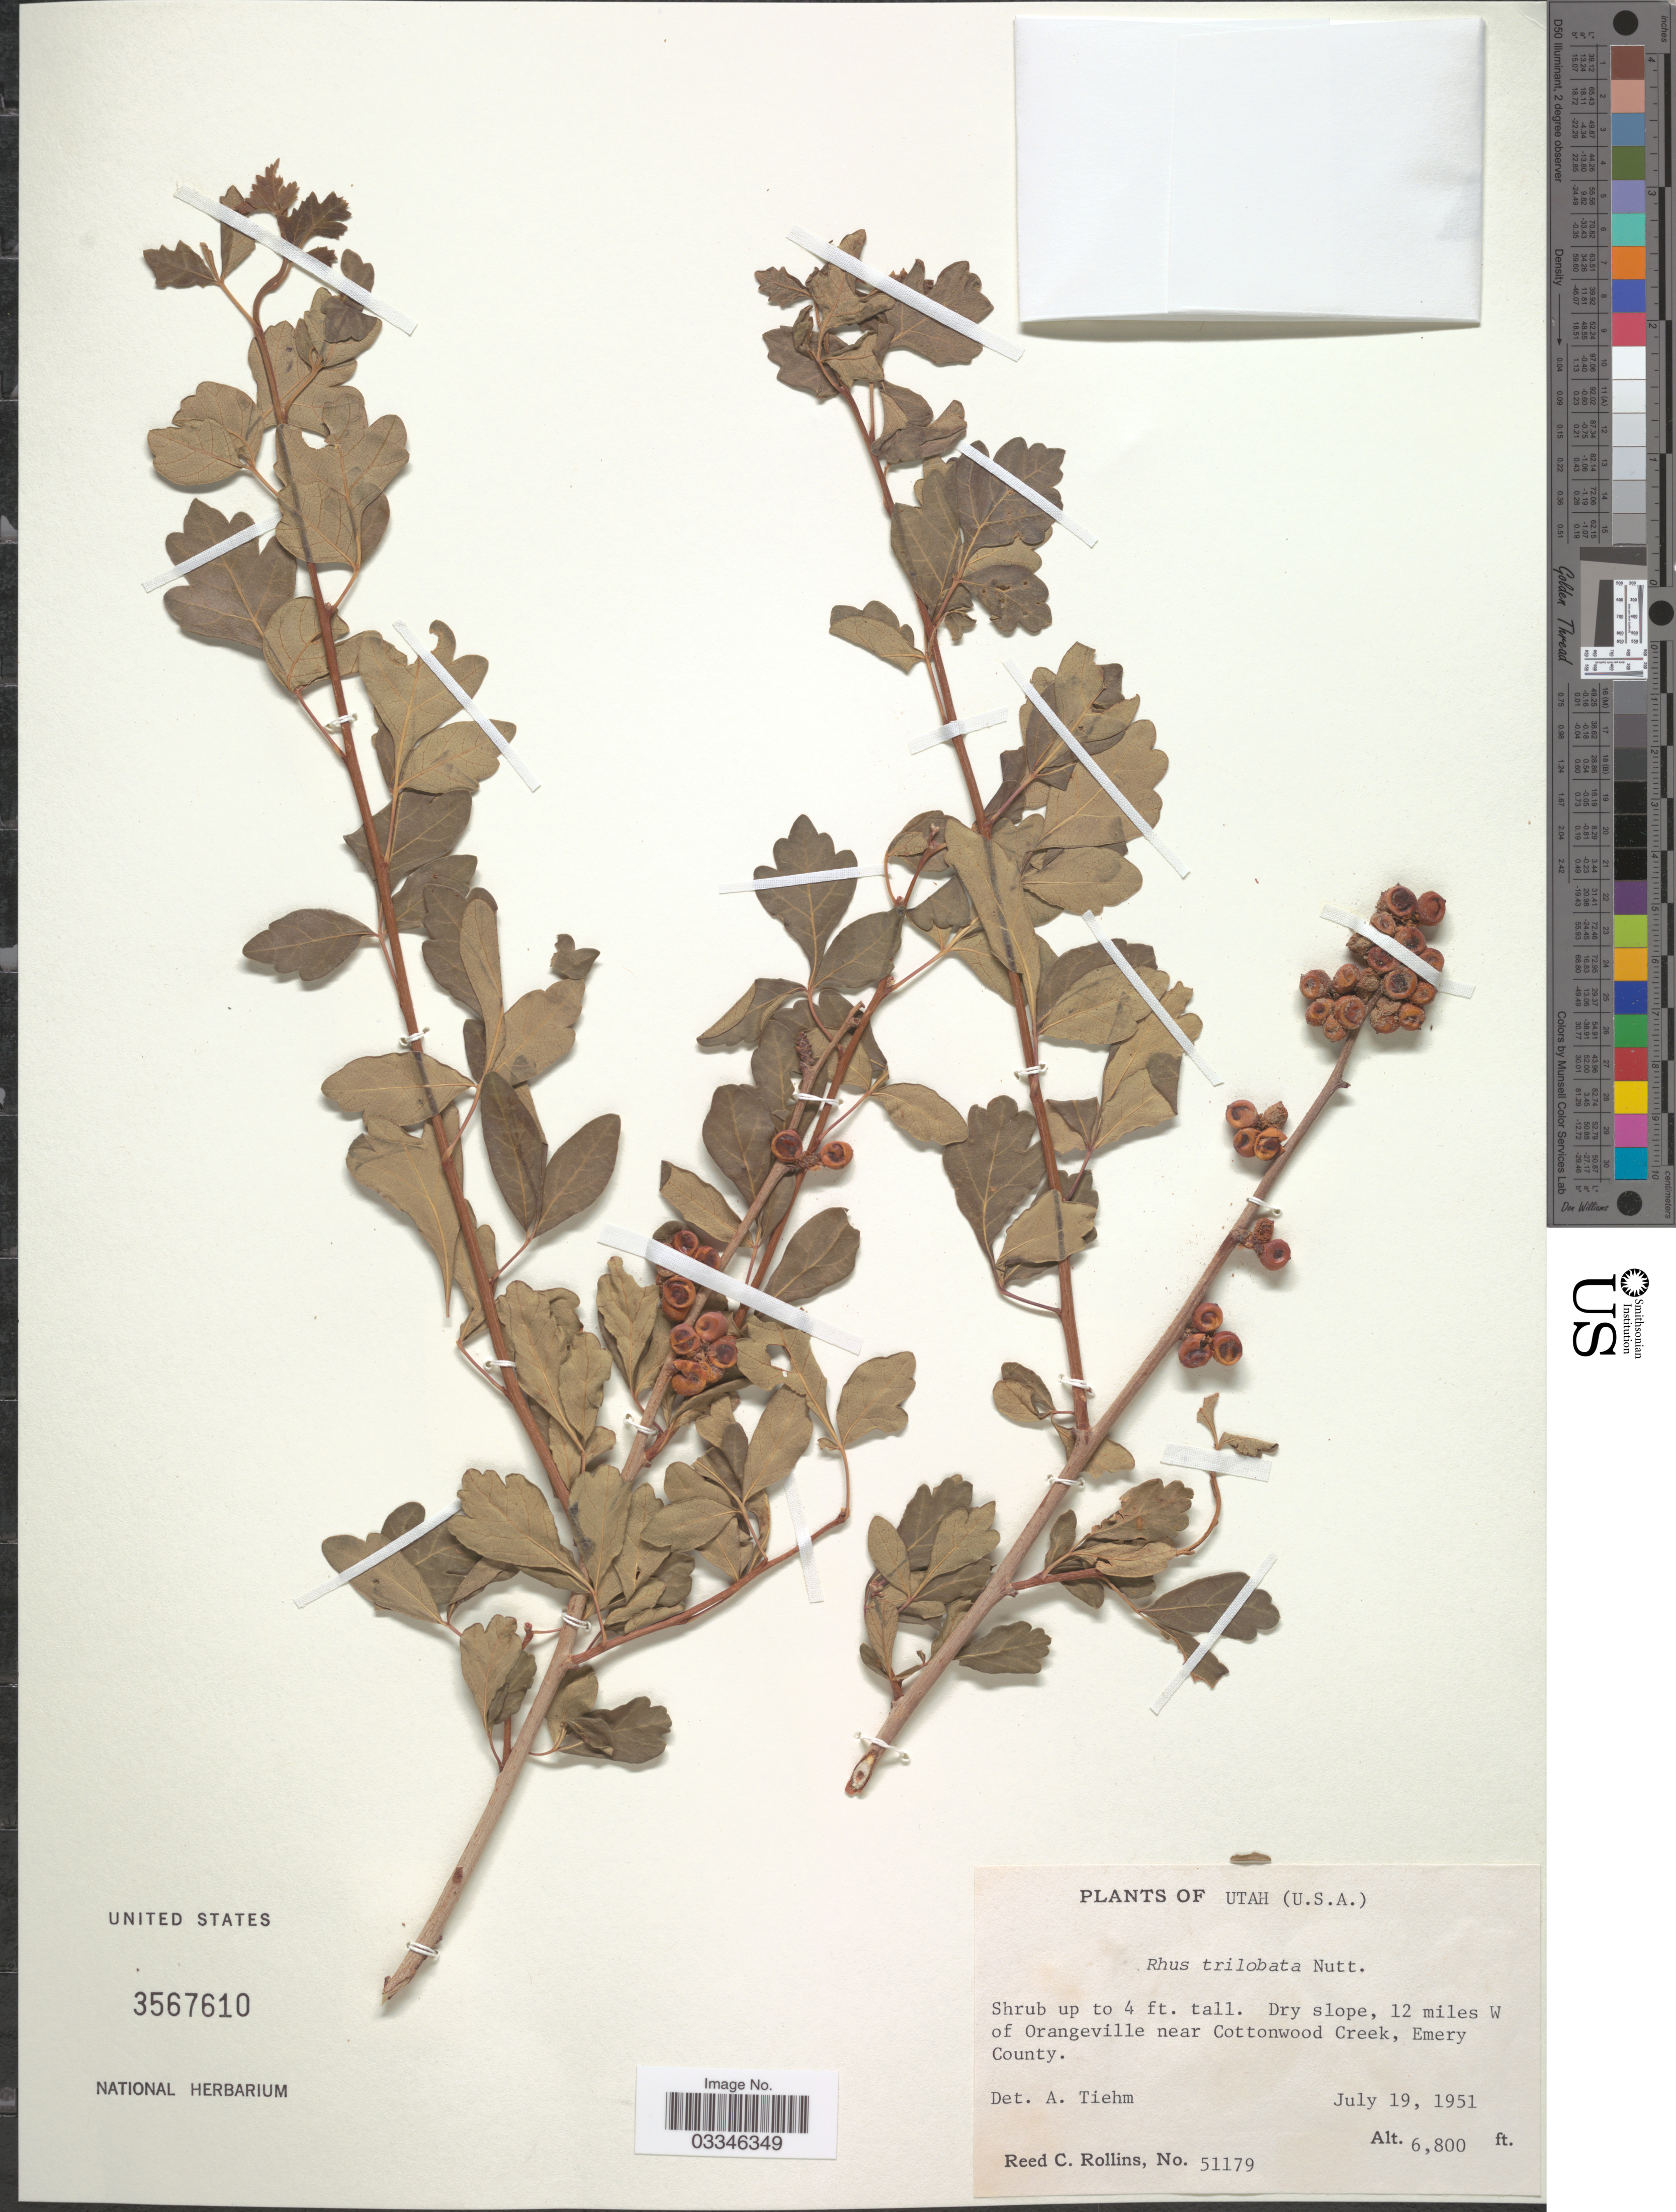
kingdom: Plantae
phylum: Tracheophyta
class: Magnoliopsida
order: Sapindales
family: Anacardiaceae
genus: Rhus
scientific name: Rhus trilobata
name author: Nutt.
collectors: R. C. Rollins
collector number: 51179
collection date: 1951-07-19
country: United States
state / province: Utah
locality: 12 miles W of Orangeville near Cottonwood Creek, Emery County.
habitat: dry slope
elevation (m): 2073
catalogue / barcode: US 3567610